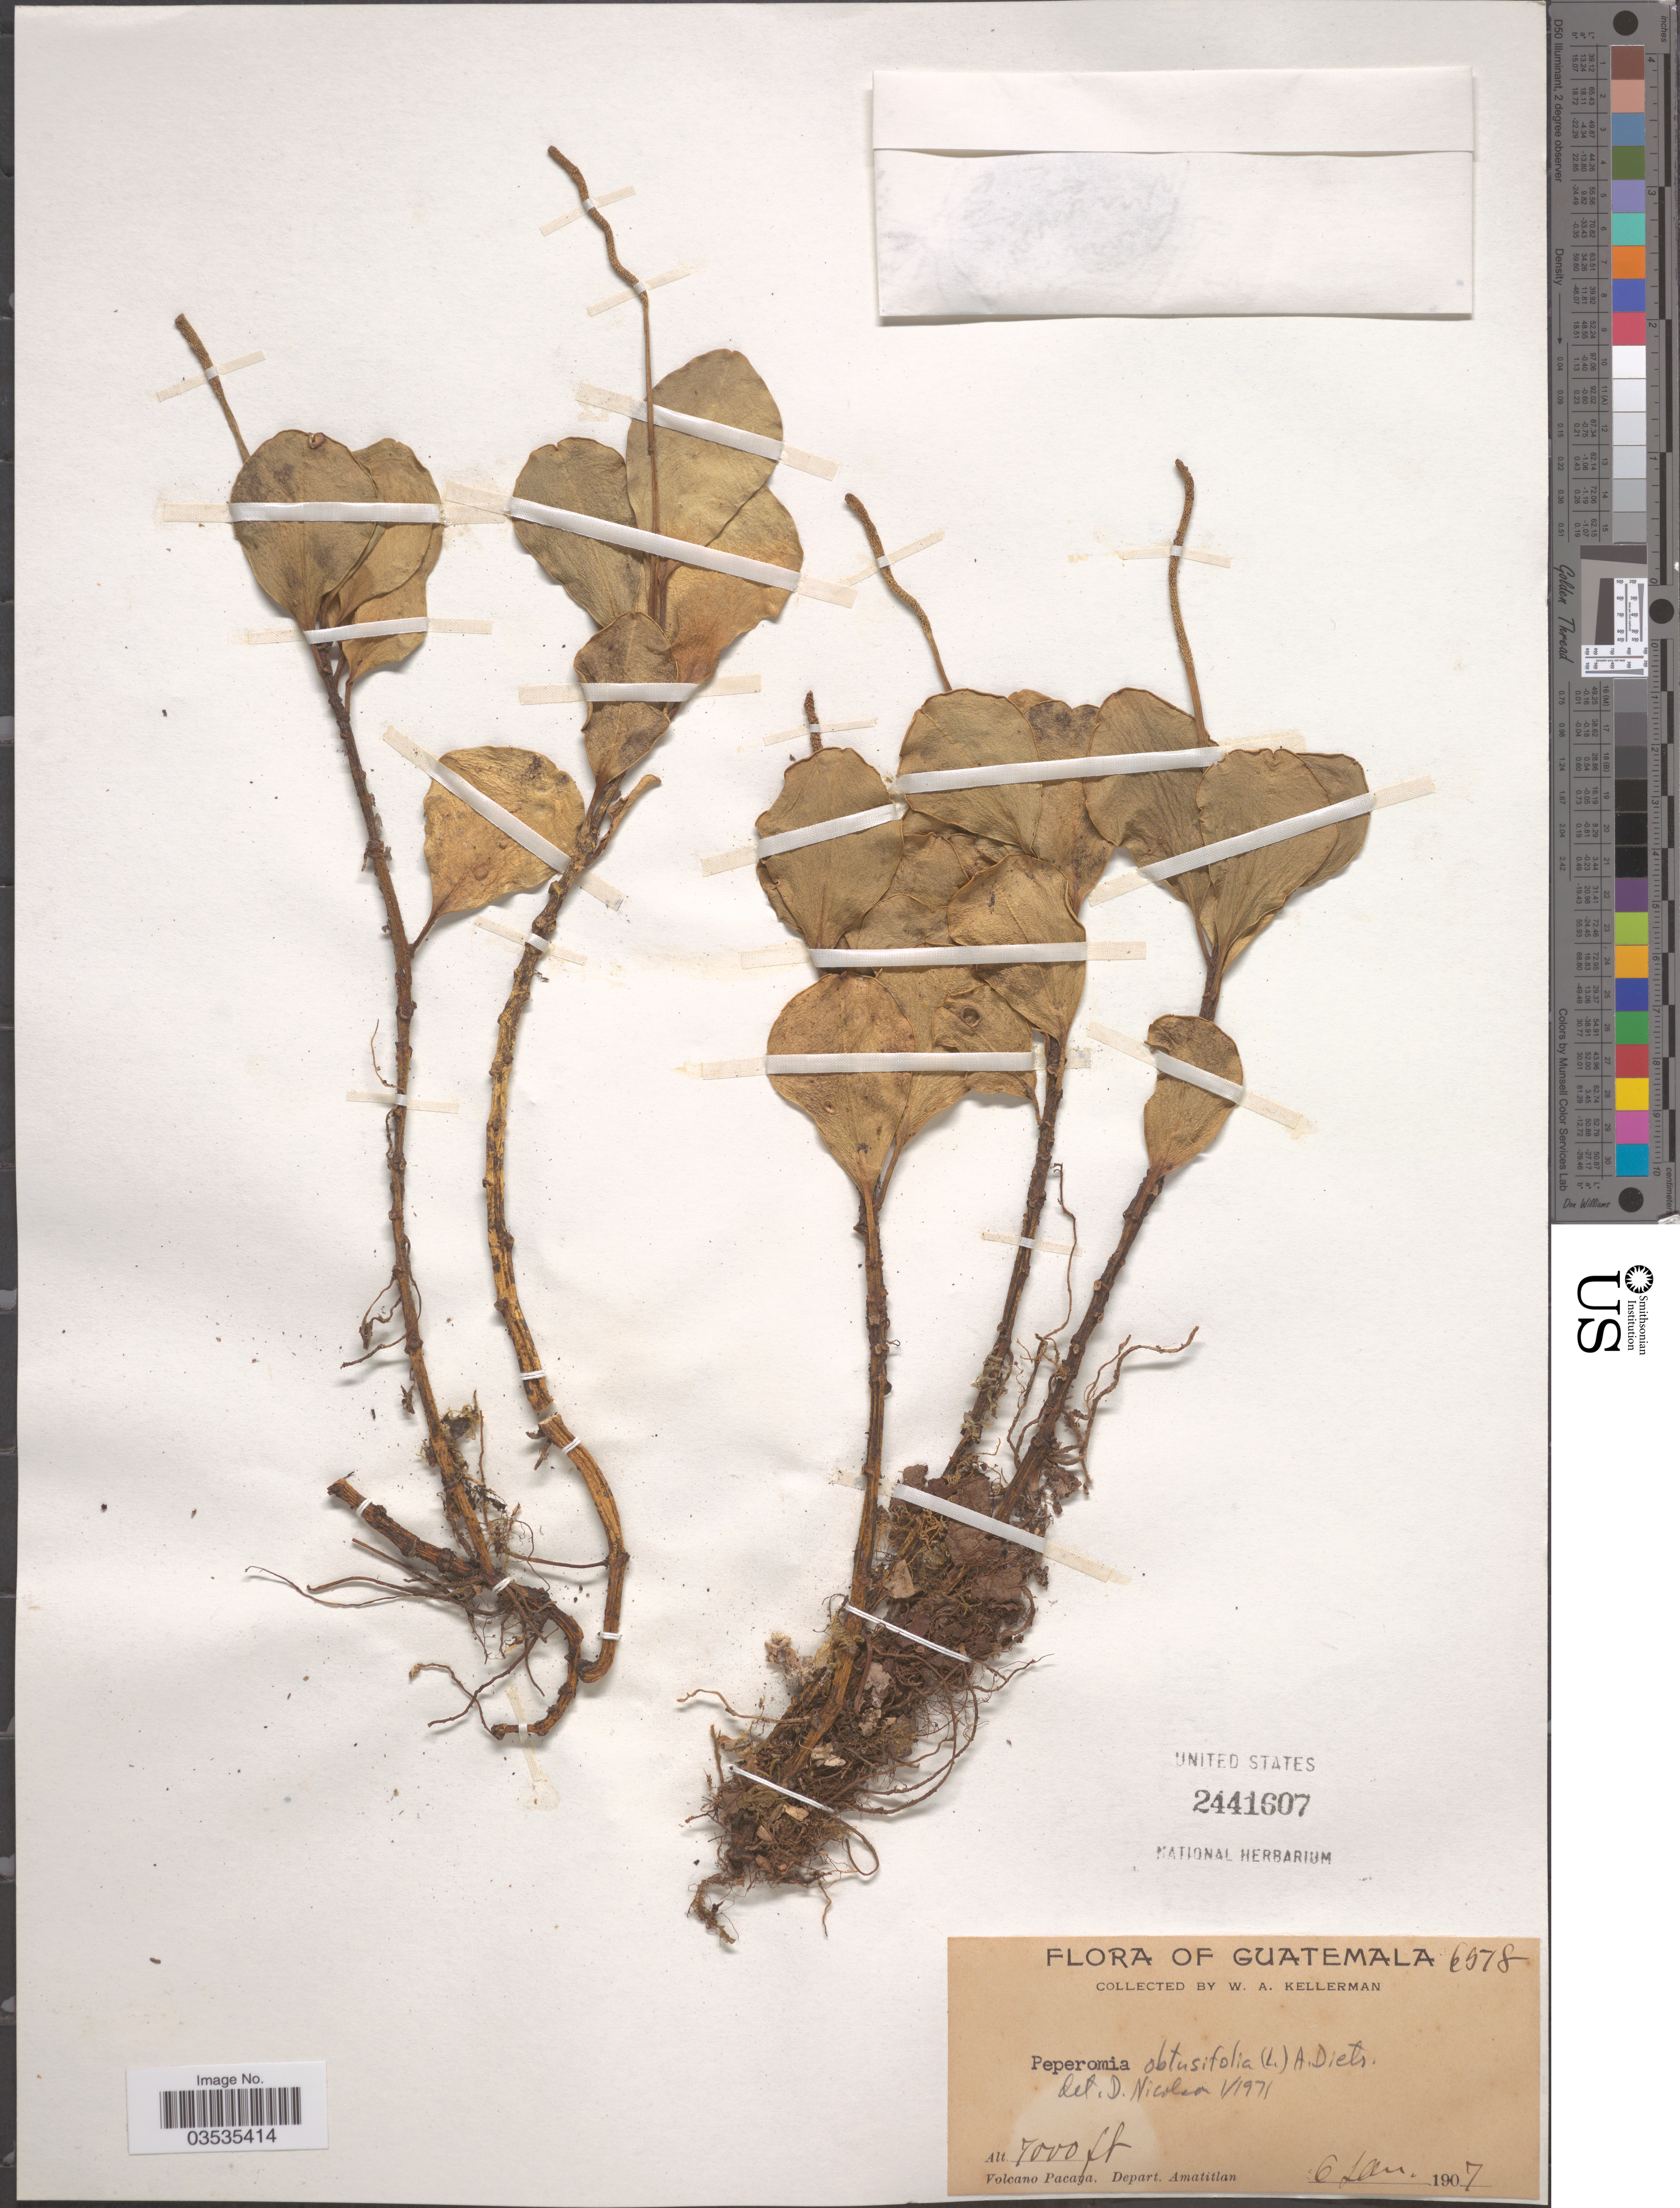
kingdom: Plantae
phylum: Tracheophyta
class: Magnoliopsida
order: Piperales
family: Piperaceae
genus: Peperomia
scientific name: Peperomia obtusifolia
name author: (L.) A. Dietr.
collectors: W. Kellerman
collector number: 6578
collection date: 1907-01-06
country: Guatemala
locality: Volcano Pacaya, Depart. Amatitlan.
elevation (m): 2134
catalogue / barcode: US 2441607